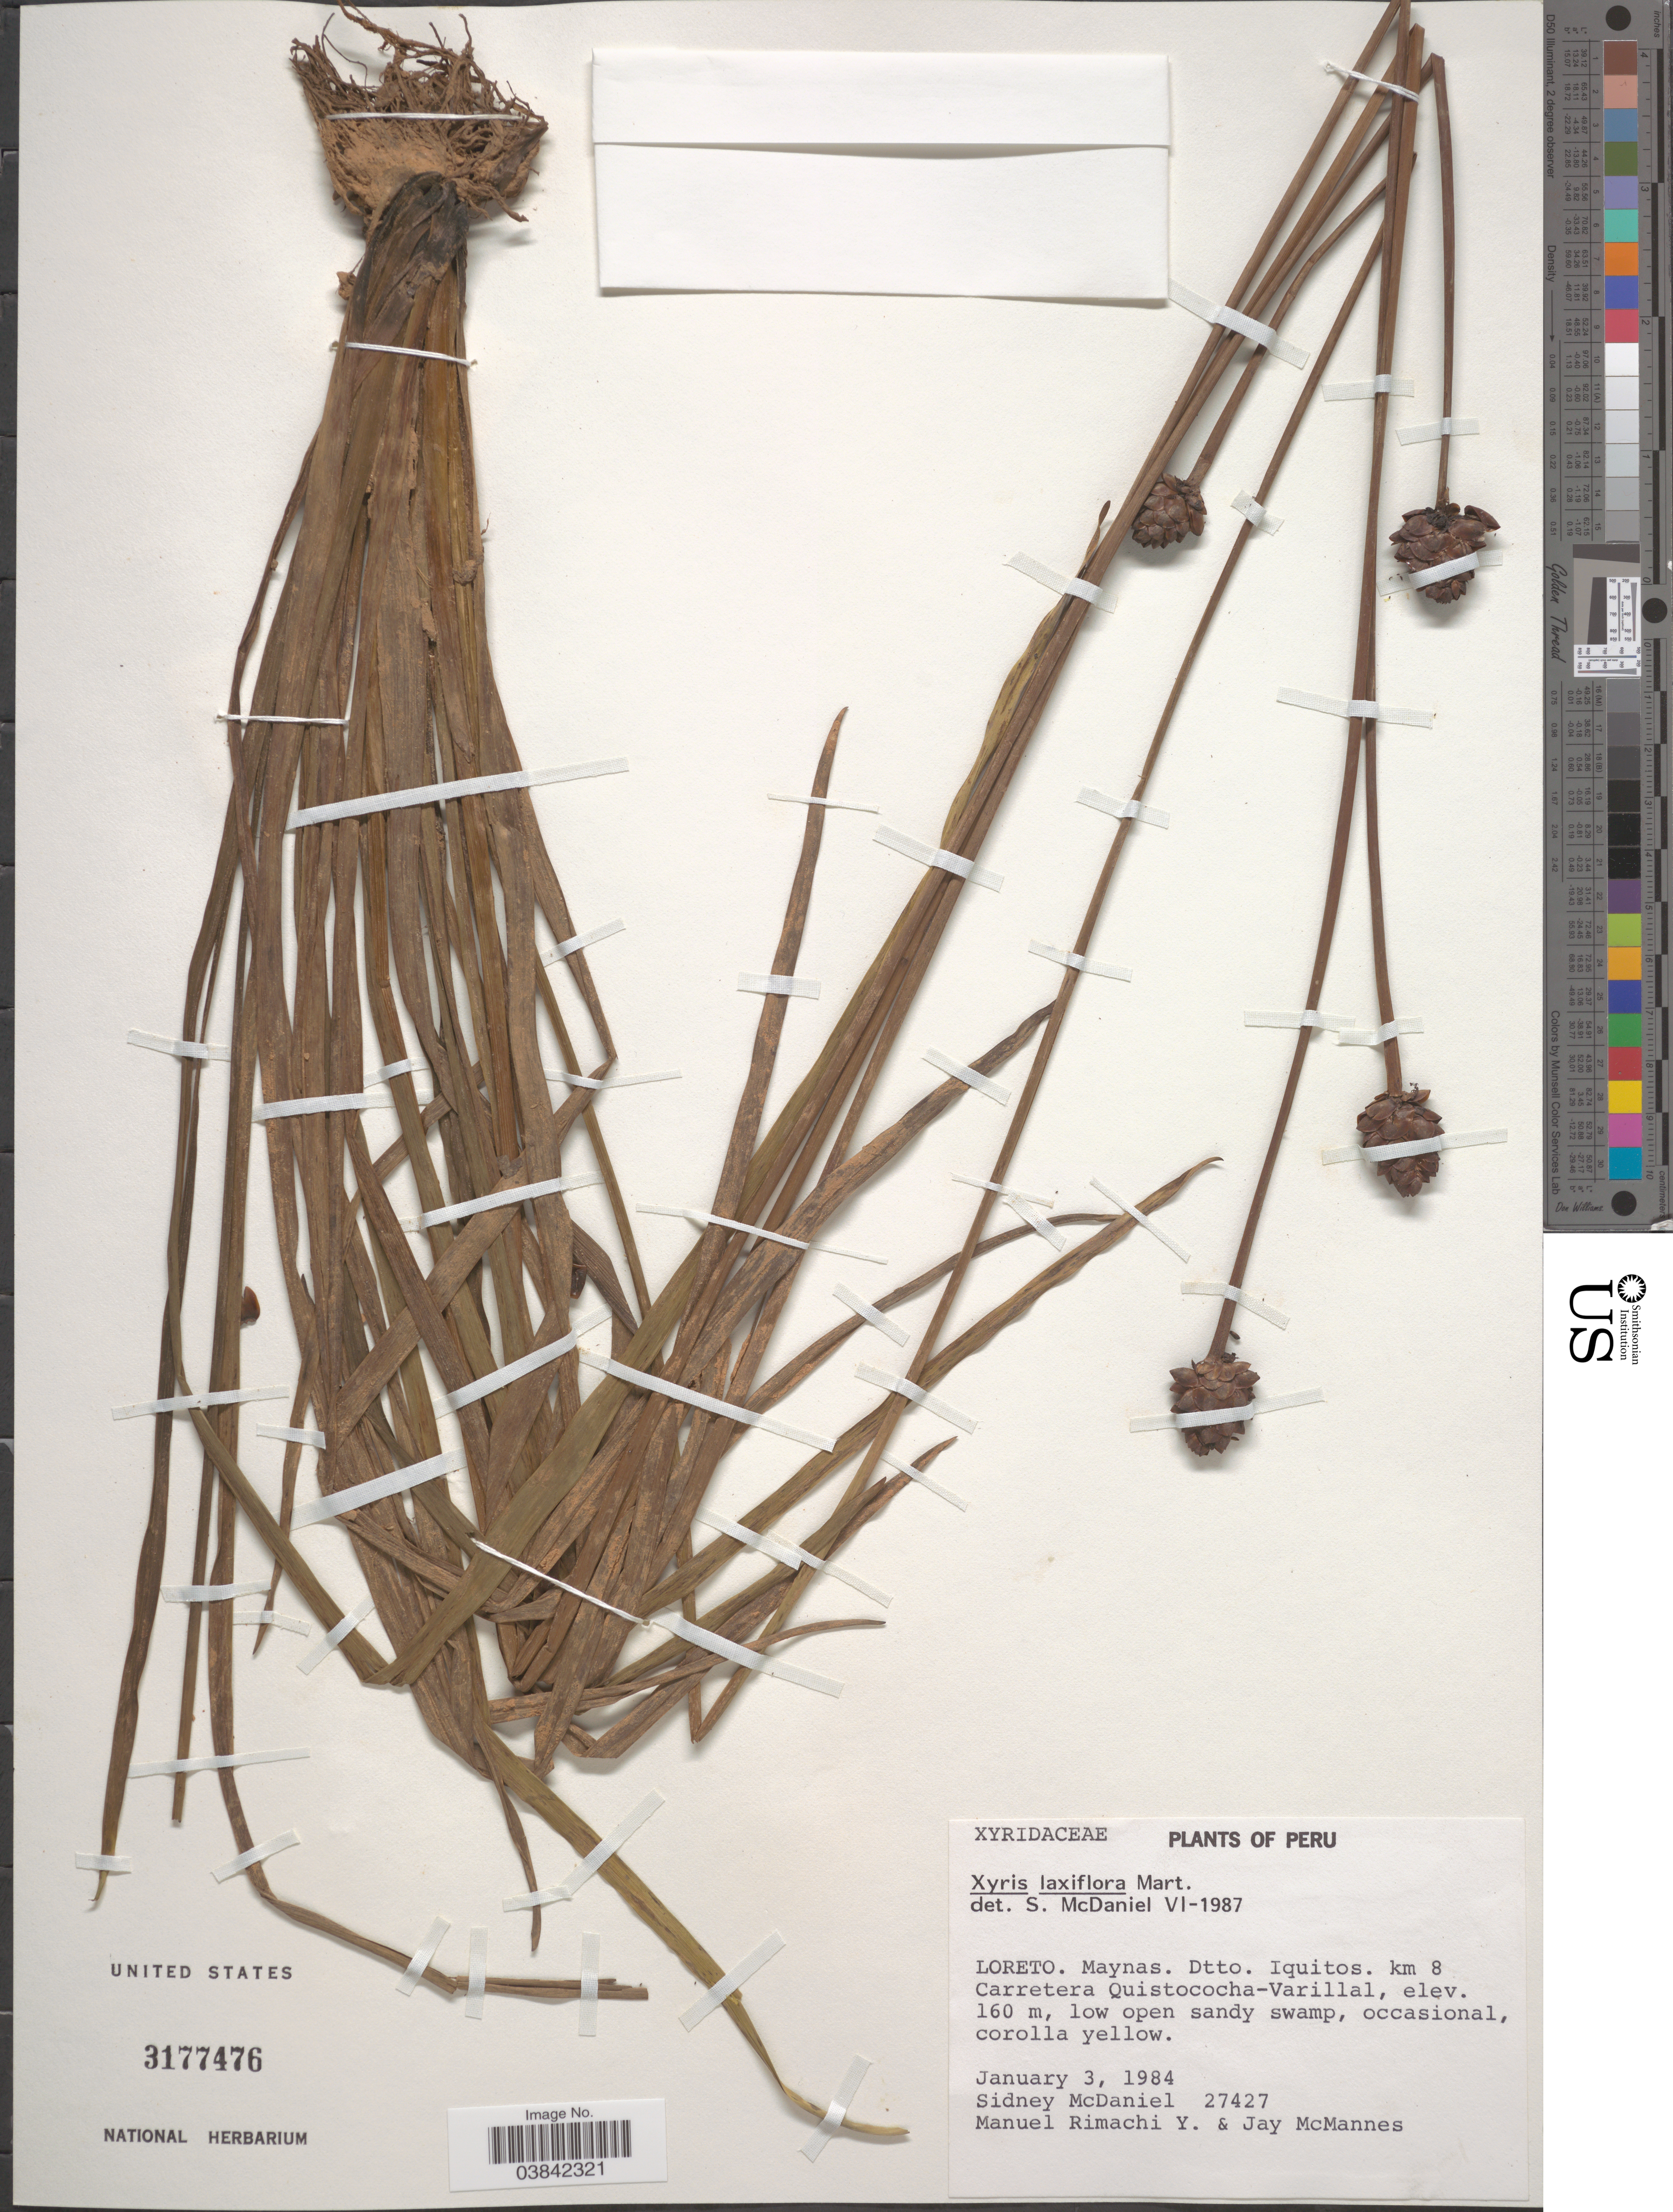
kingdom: Plantae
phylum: Tracheophyta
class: Liliopsida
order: Poales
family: Xyridaceae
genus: Xyris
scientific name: Xyris laxifolia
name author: Mart.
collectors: S. McDaniel, M. Rimachi Y. & J. McMannes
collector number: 27427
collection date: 1984-01-03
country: Peru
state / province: Loreto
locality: Maynas. Dtto. Iquitos. km 8 Carretera Quistococha-Varillal.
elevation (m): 160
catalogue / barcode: US 3177476